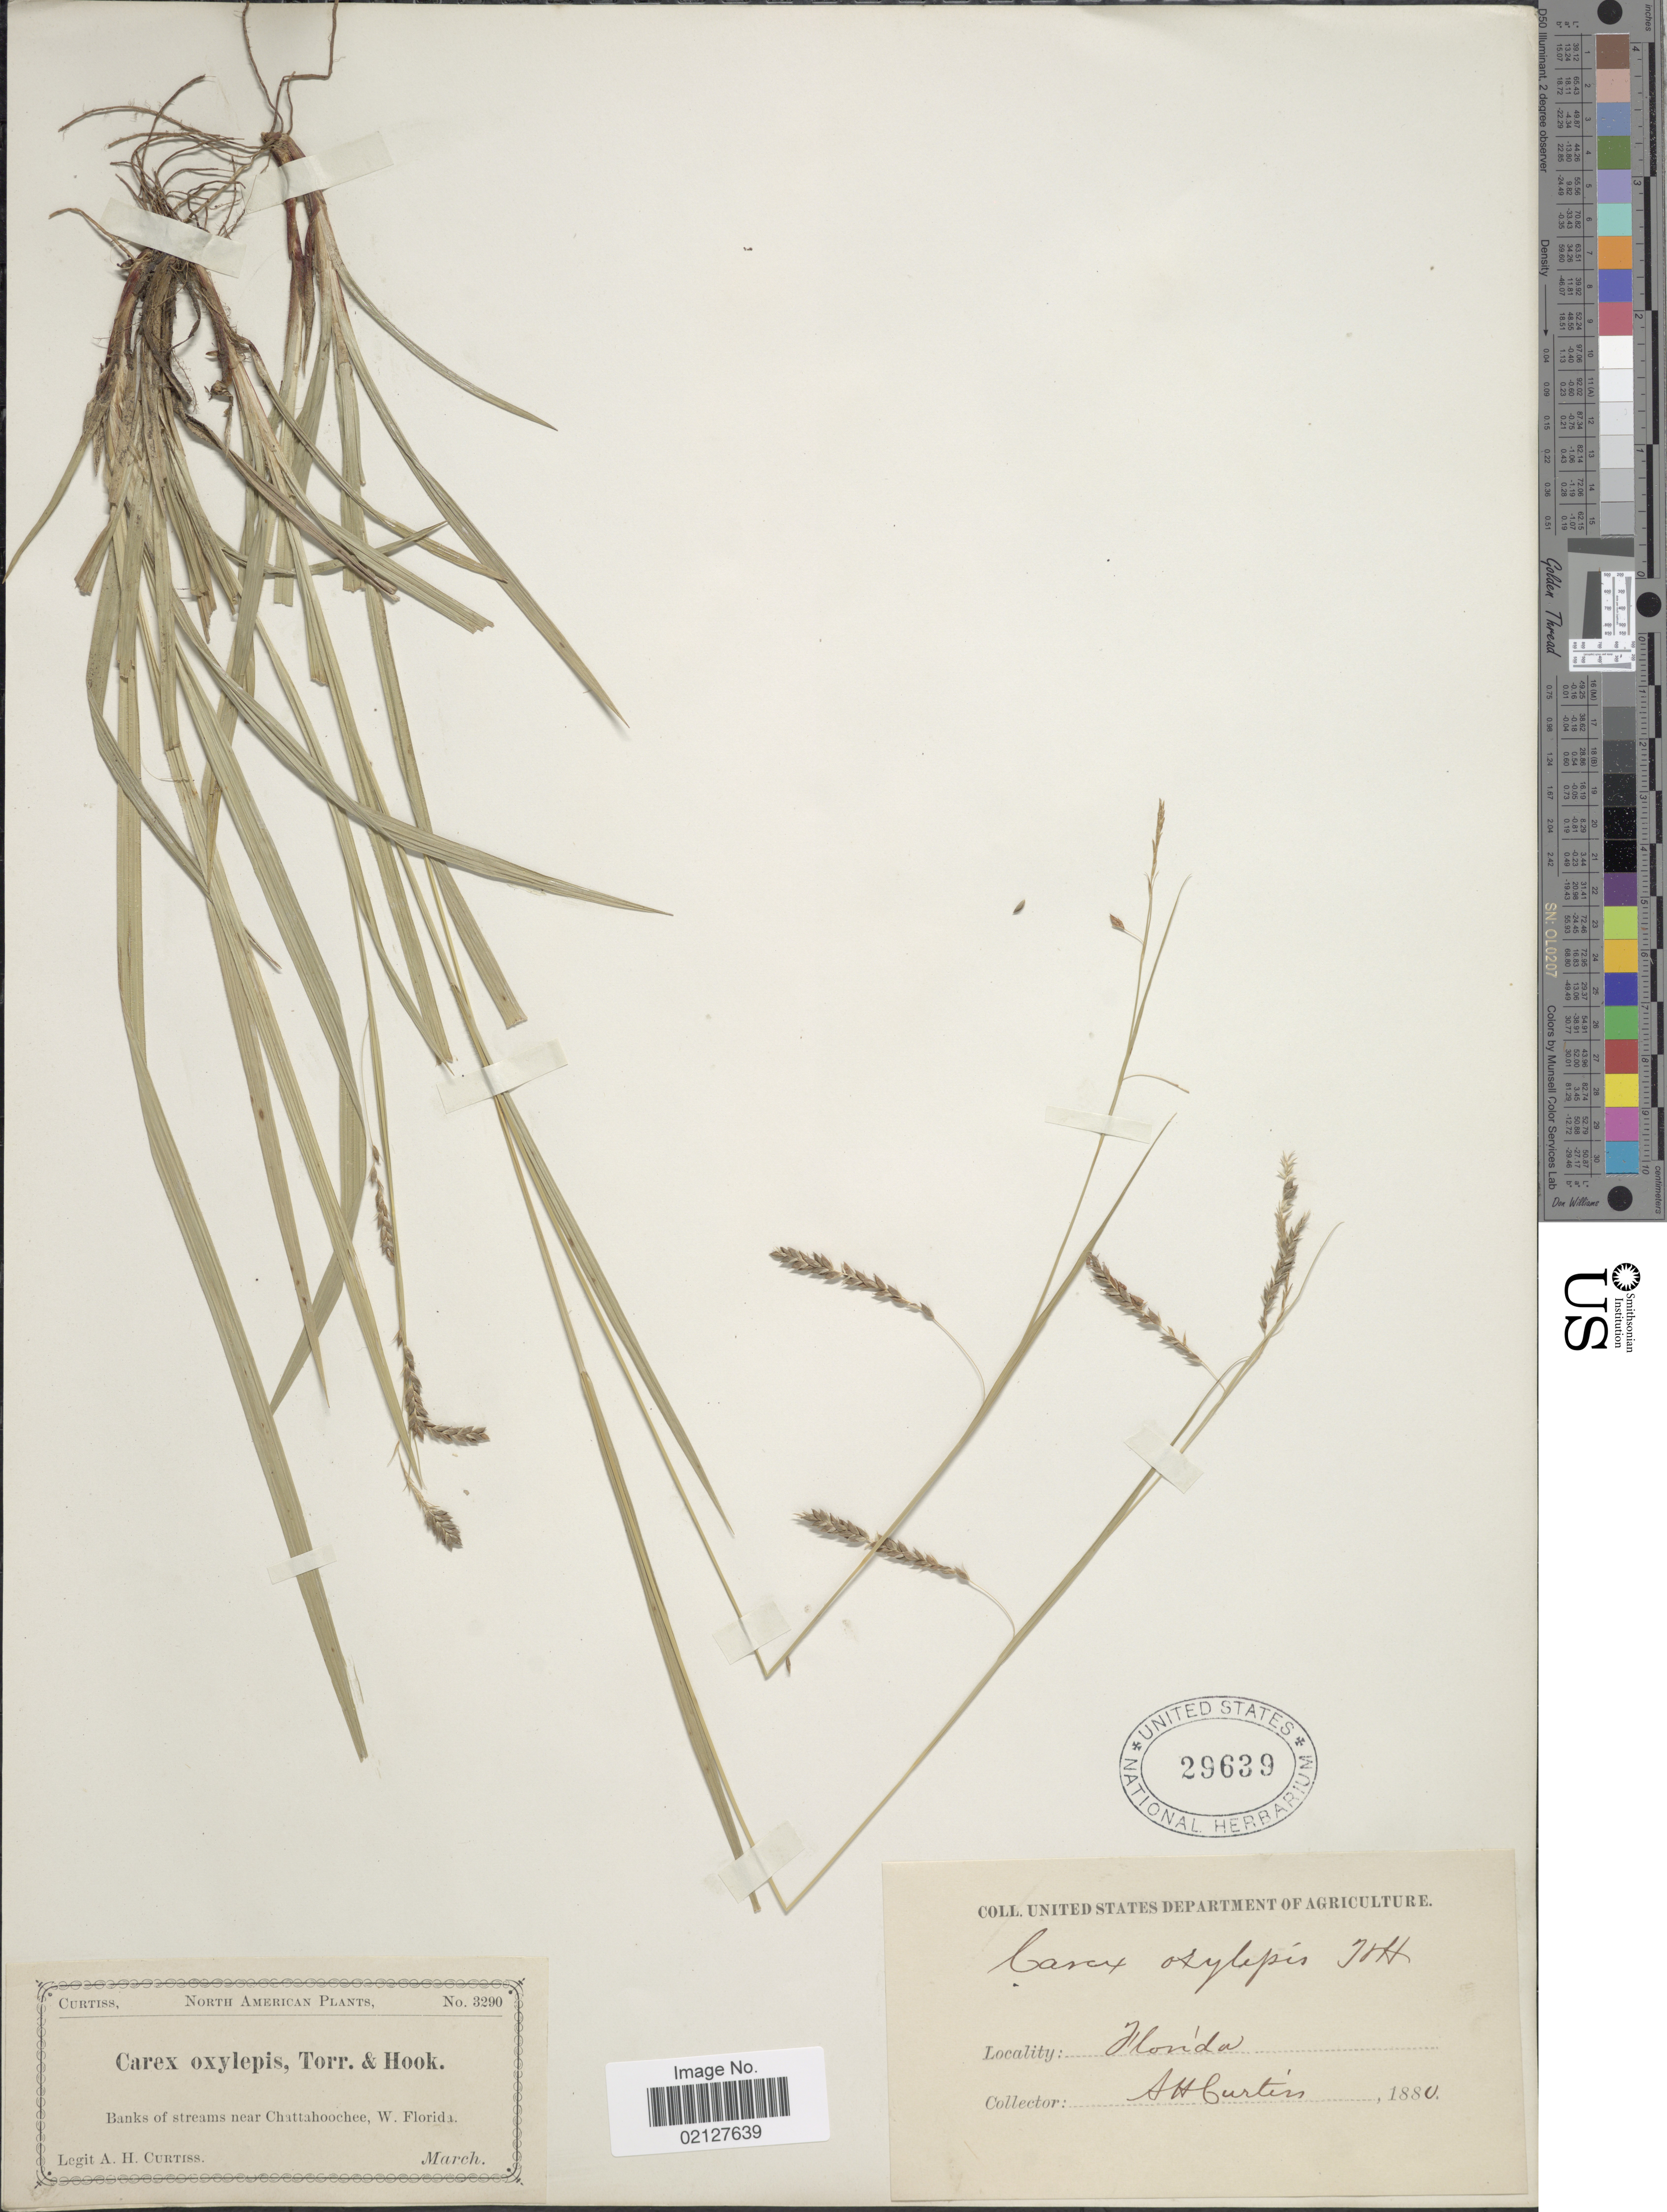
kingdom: Plantae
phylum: Tracheophyta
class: Liliopsida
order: Poales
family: Cyperaceae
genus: Carex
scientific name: Carex oxylepis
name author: Torr. & Hook.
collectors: A. H. Curtiss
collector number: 3290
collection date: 1880-03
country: United States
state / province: Florida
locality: Near Chattahoochee, W. Florida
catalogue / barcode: US 29639